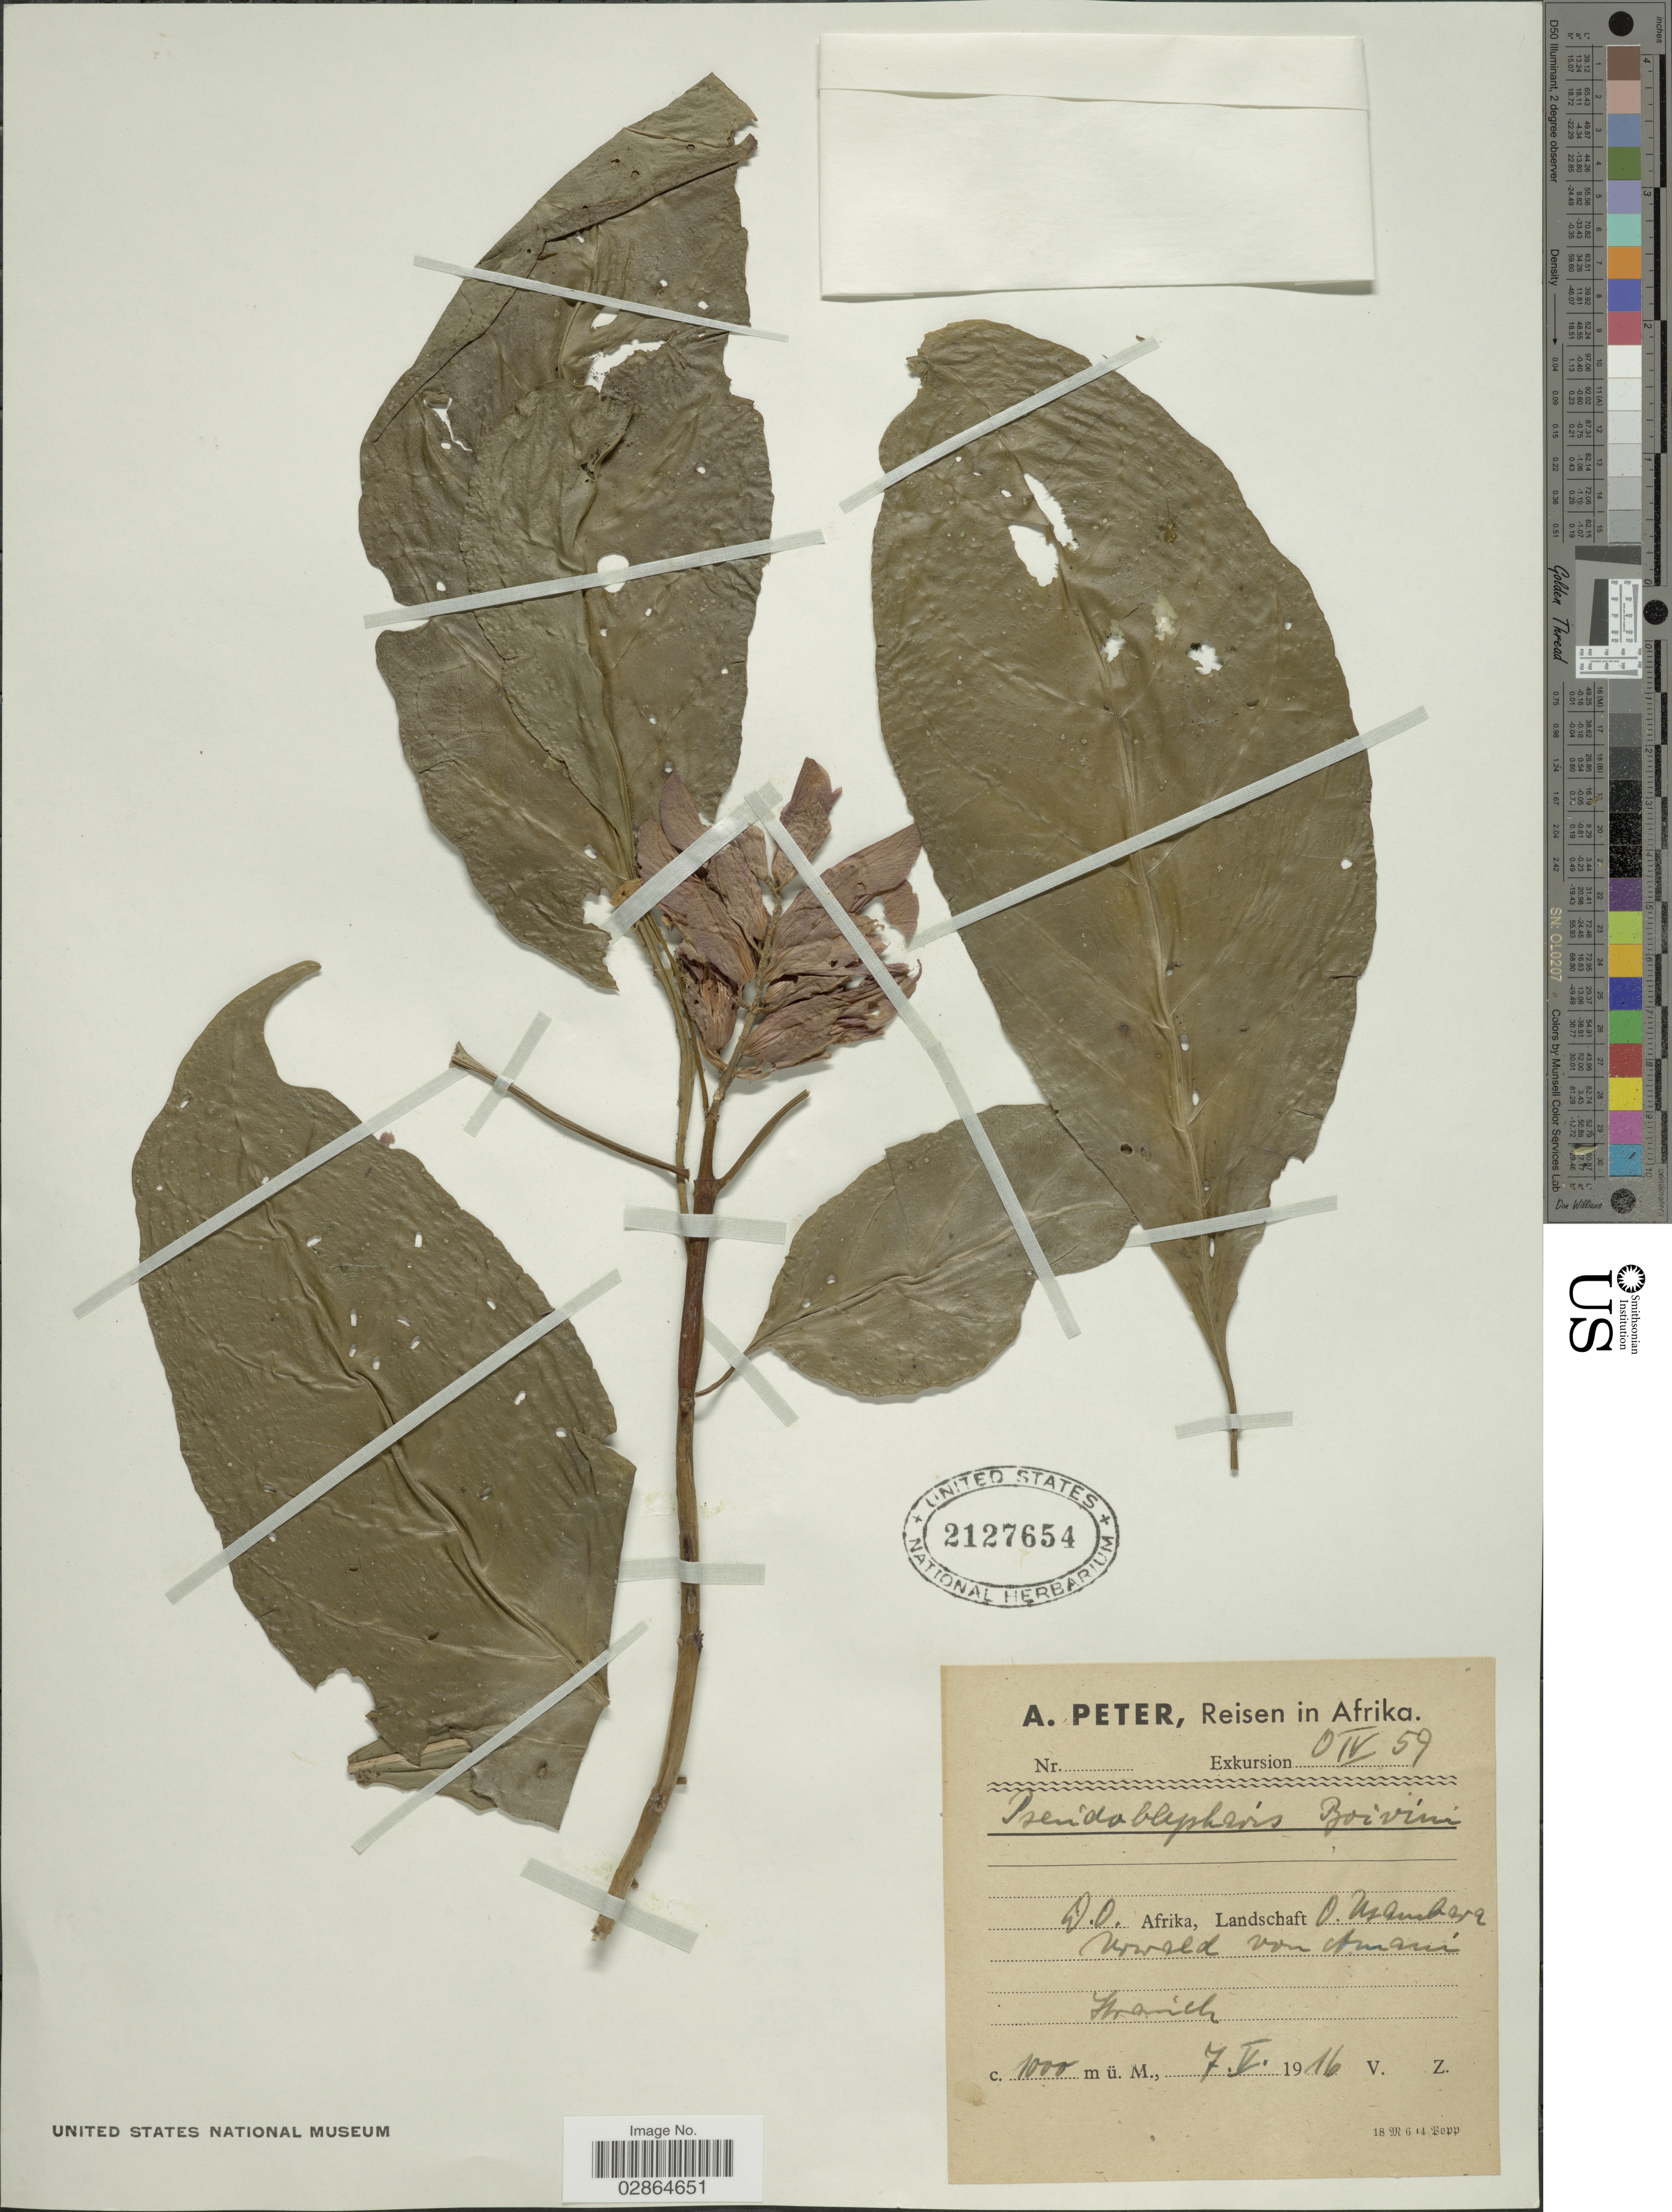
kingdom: Plantae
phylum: Tracheophyta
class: Magnoliopsida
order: Lamiales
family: Acanthaceae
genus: Sclerochiton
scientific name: Sclerochiton boivinii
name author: (Baill.) C.B. Clarke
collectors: A. Peter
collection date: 1916-05-07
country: Tanzania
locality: D.O. Afrika, Landschaft O. Usambara, Urwald von Amani.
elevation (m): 1000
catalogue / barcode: US 2127654